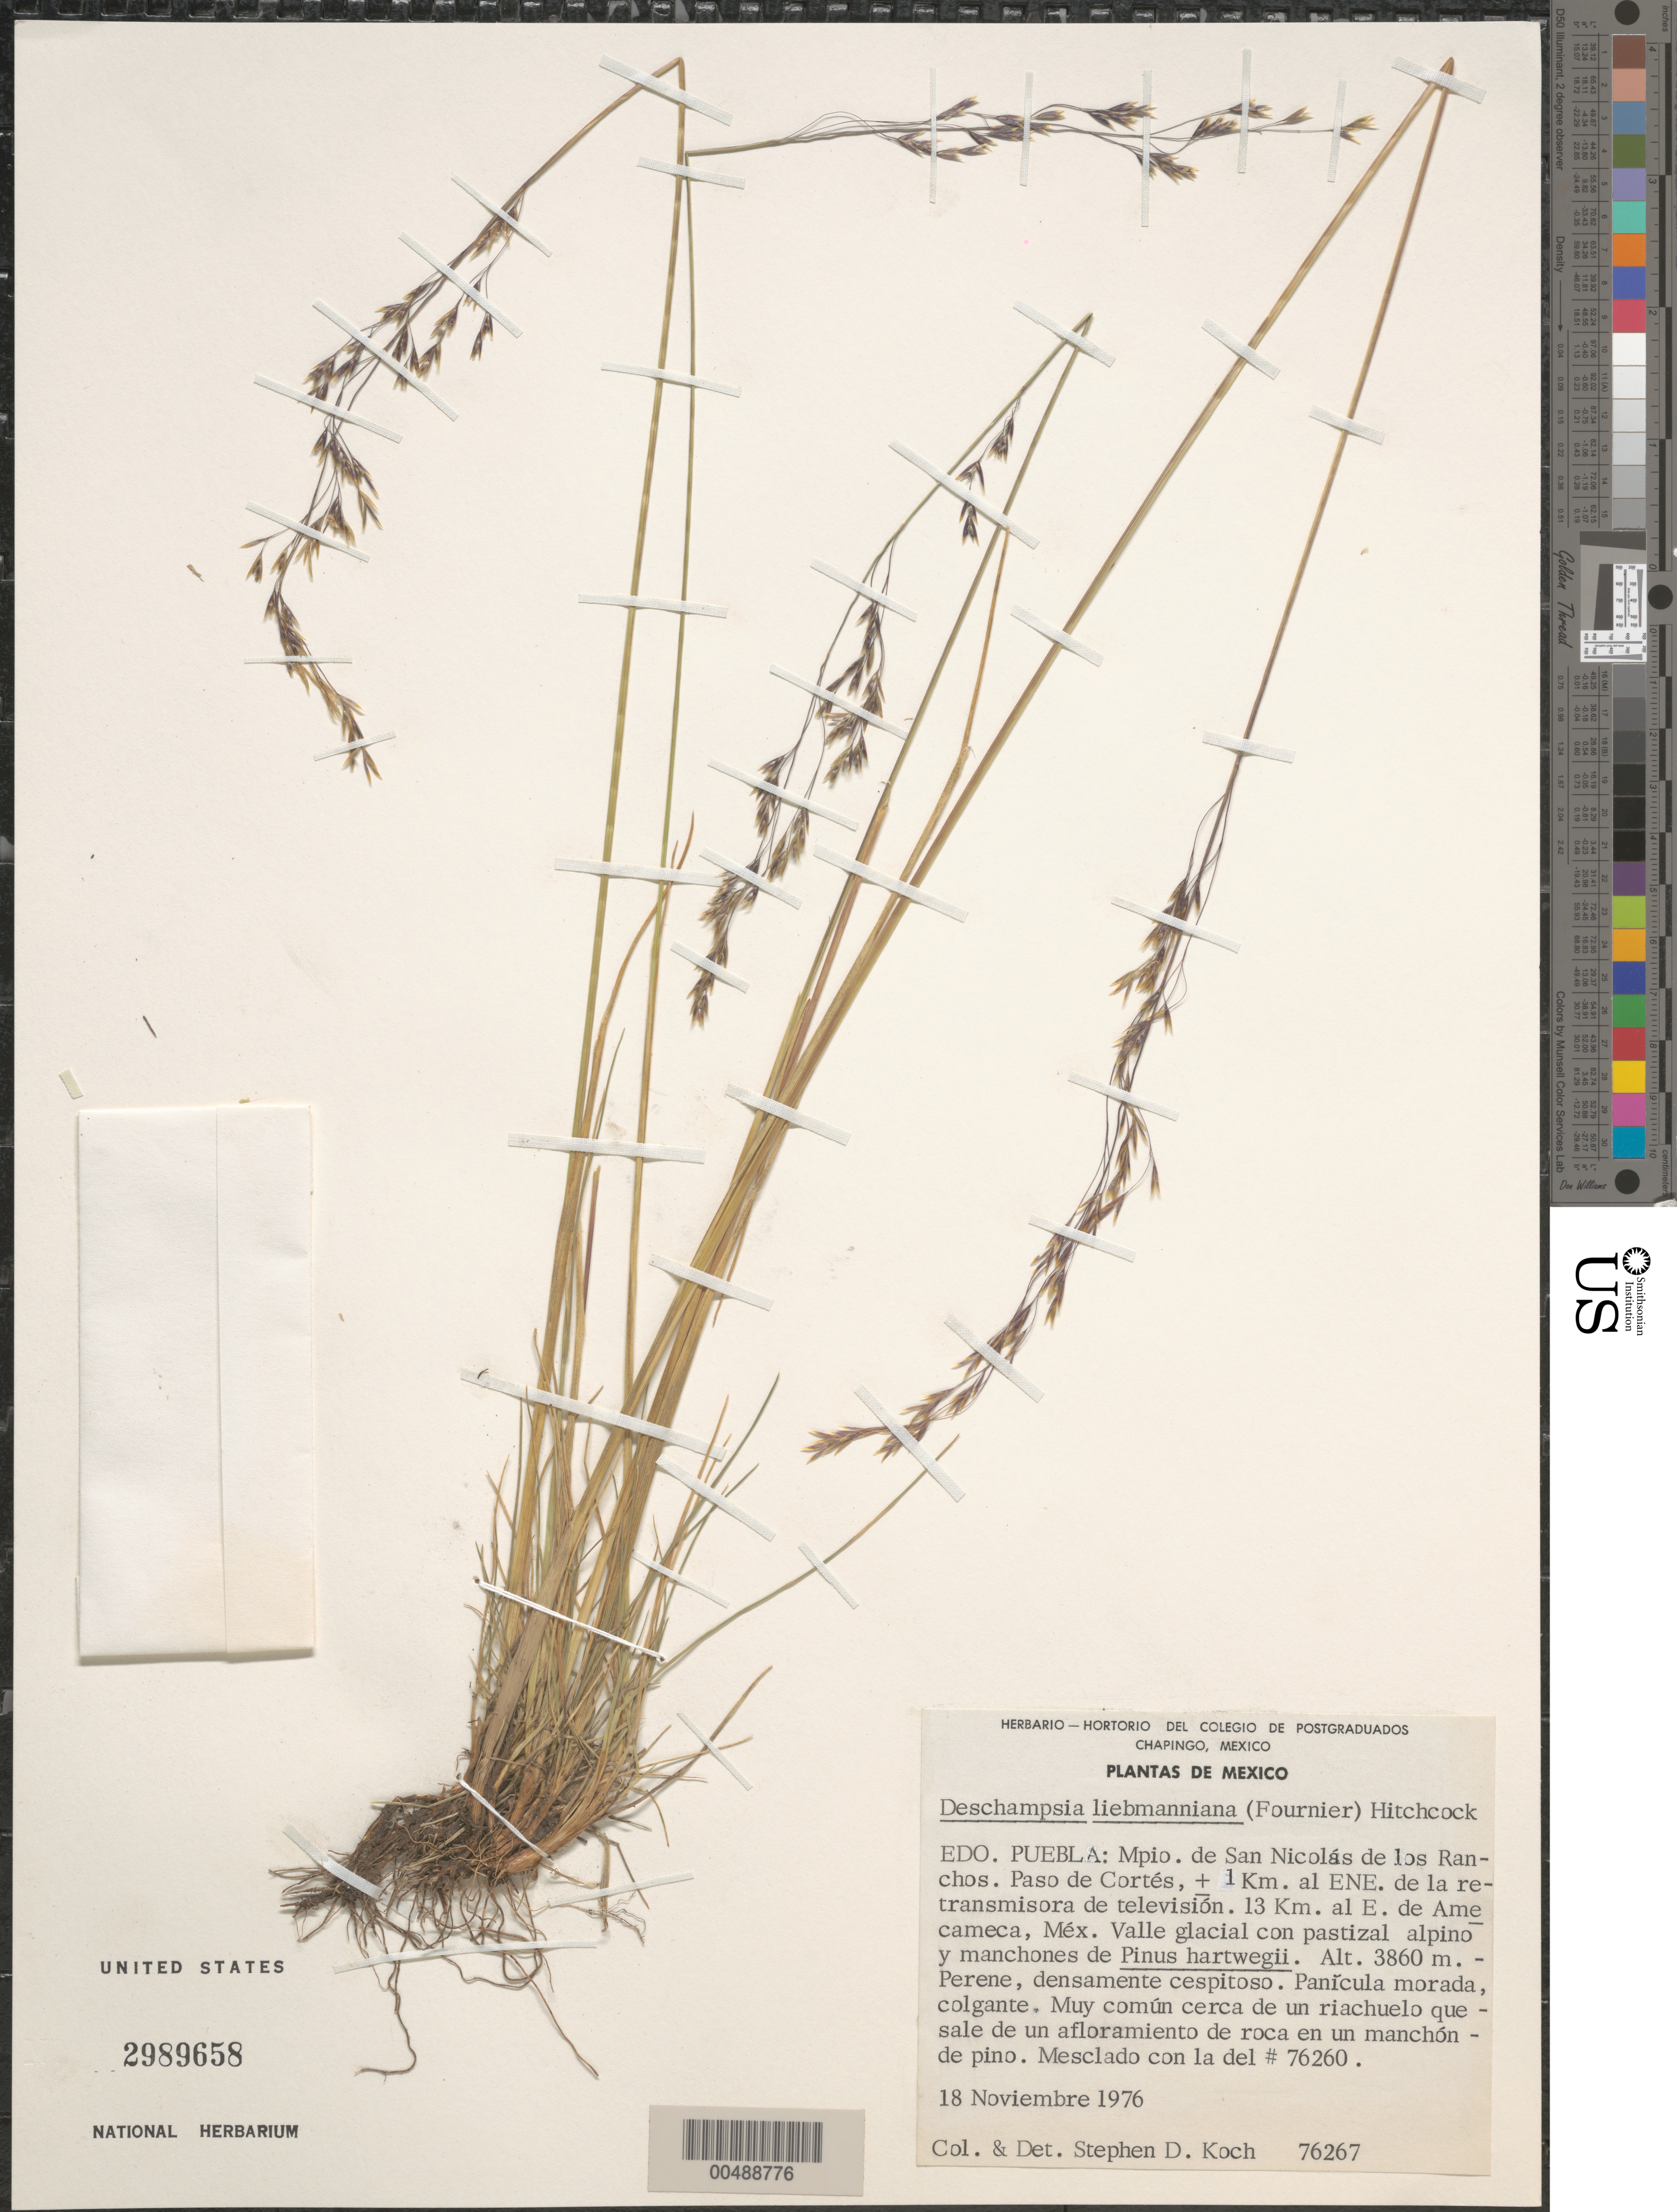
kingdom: Plantae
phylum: Tracheophyta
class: Liliopsida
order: Poales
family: Poaceae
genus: Deschampsia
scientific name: Deschampsia liebmanniana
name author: (E. Fourn.) Hitchc.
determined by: Koch, S. D.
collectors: S. D. Koch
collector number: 76267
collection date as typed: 18 Nov 1976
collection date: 1976-11-18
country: Mexico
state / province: Puebla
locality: San Nicolás de los Ranchos Mun., Paso de Cortés, 13 km E of Amecameca, Mex.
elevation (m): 3860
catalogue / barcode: US 2989658